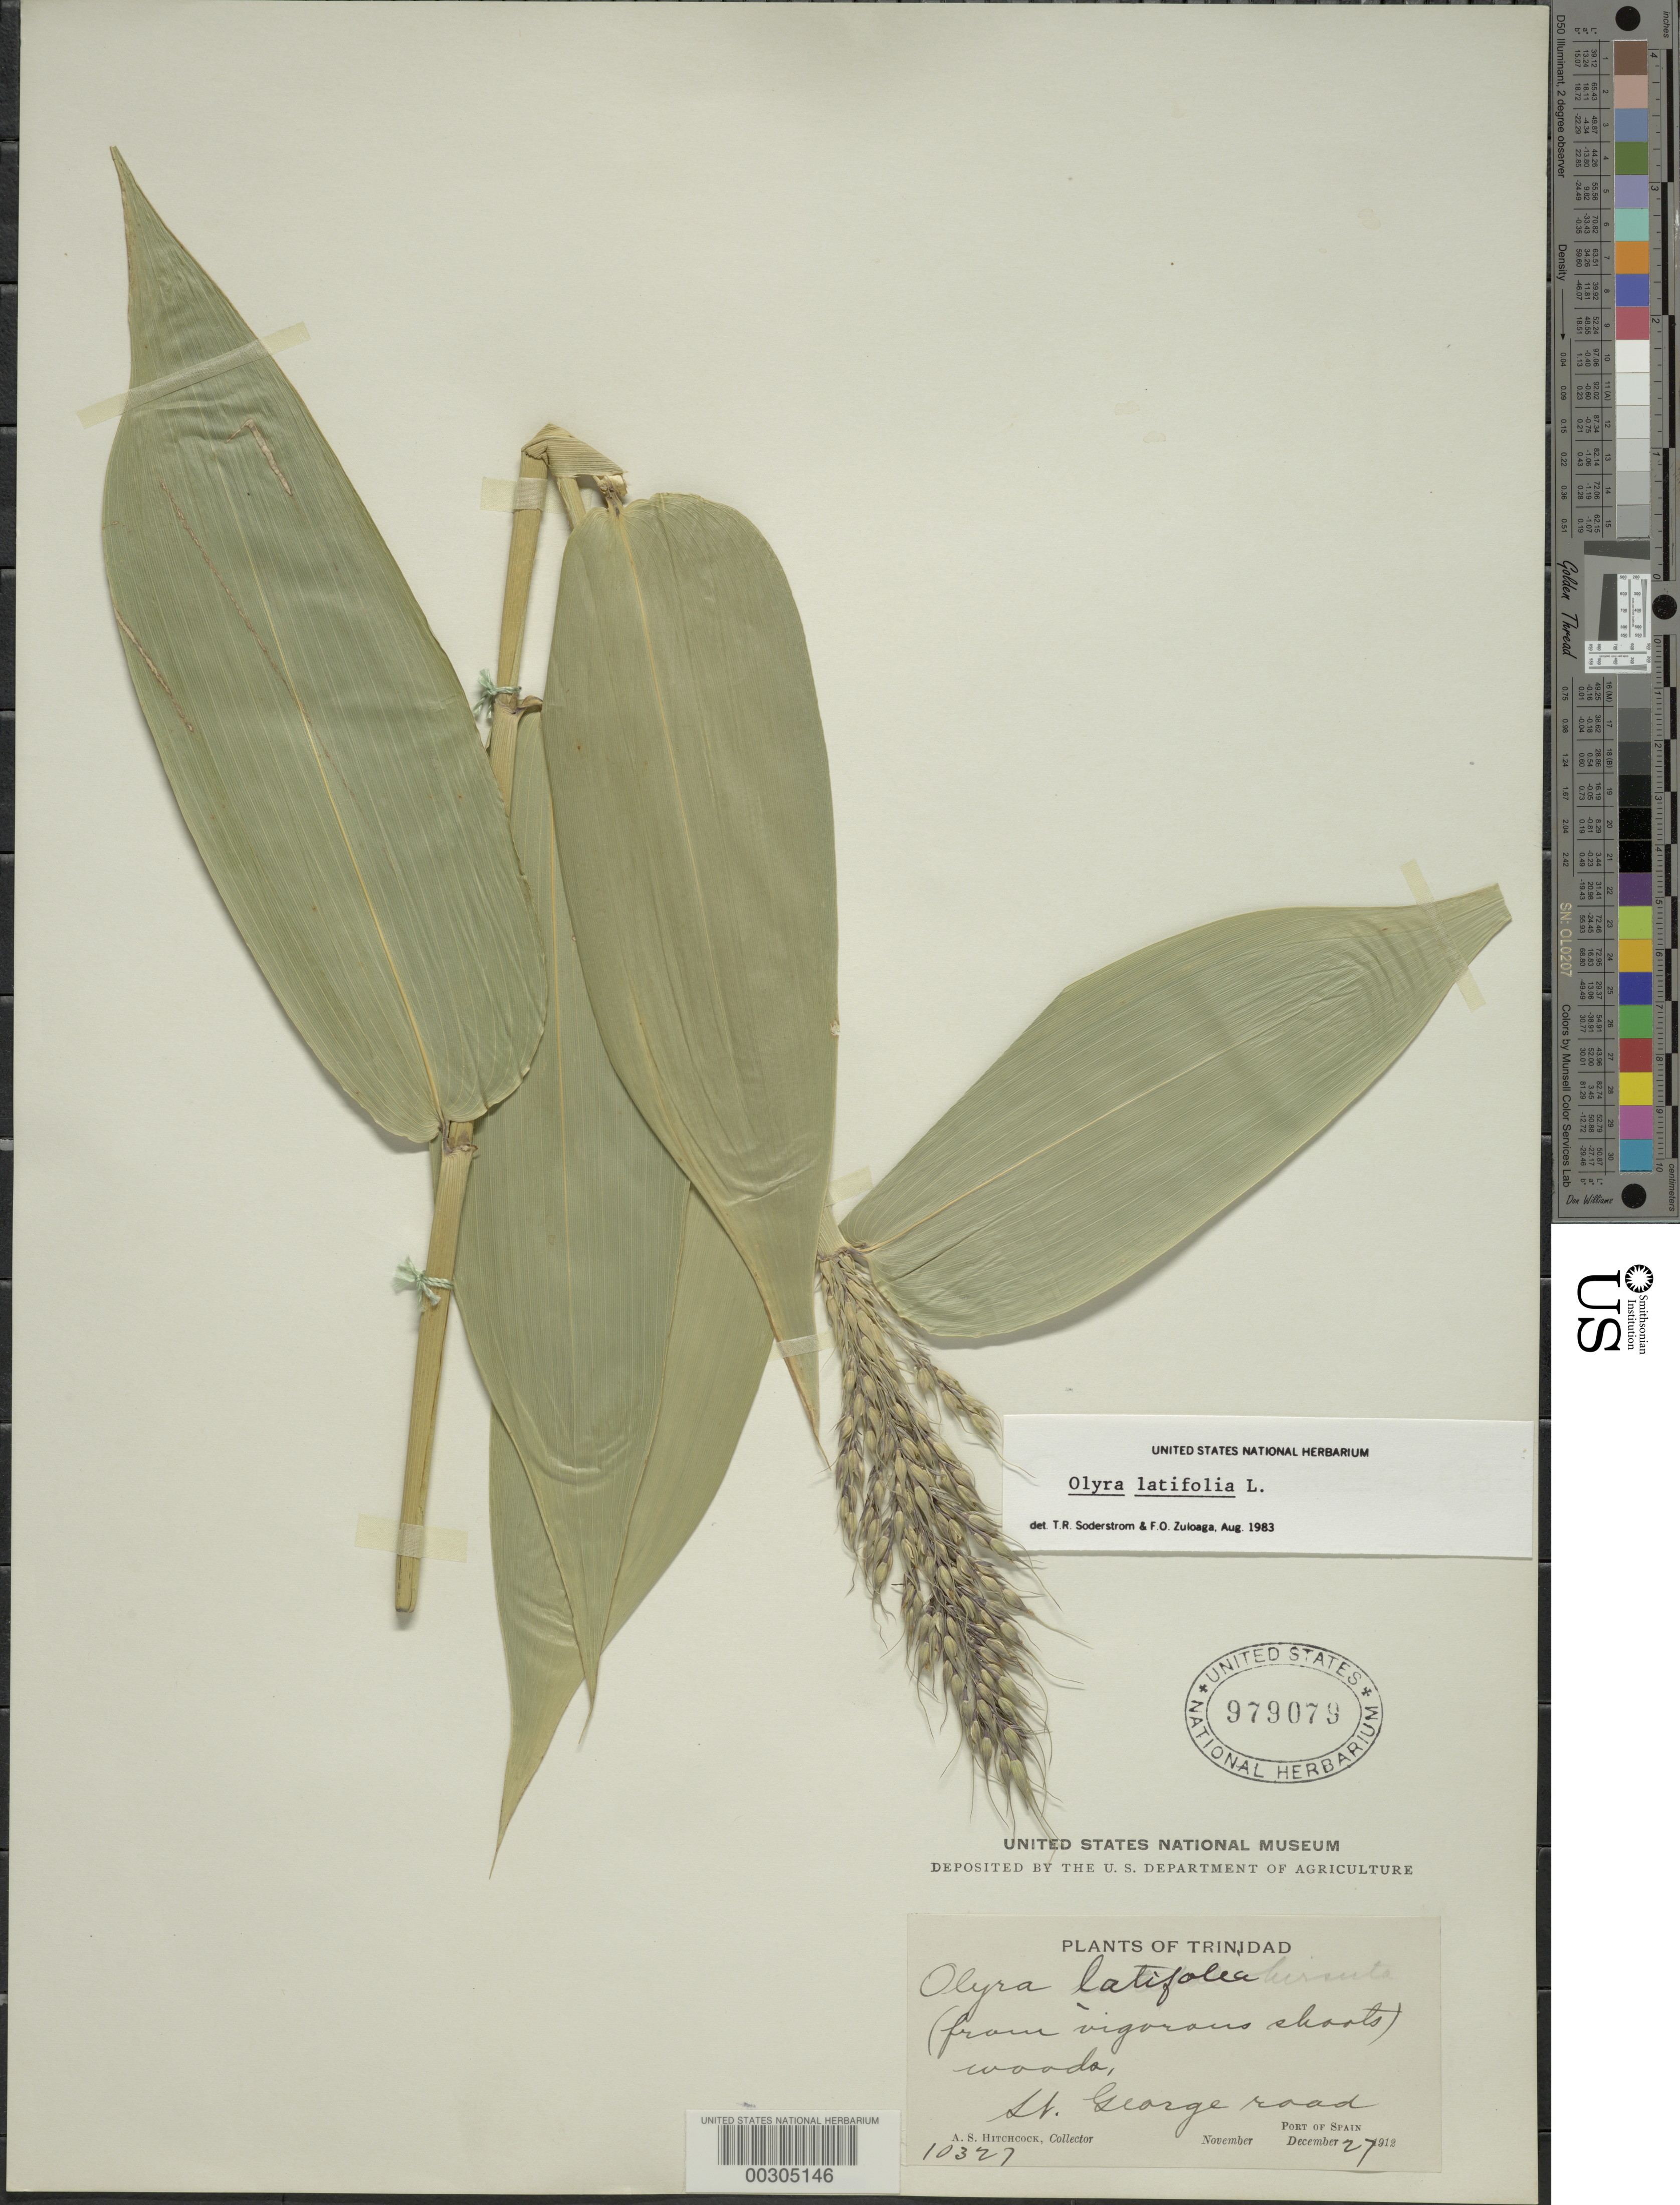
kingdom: Plantae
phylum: Tracheophyta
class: Liliopsida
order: Poales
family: Poaceae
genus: Olyra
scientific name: Olyra latifolia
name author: L.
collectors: A. S. Hitchcock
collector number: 10327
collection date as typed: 27 Dec 1912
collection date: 1912-12-27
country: Trinidad and Tobago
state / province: Port of Spain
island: Trinidad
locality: St. George road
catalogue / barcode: US 979079